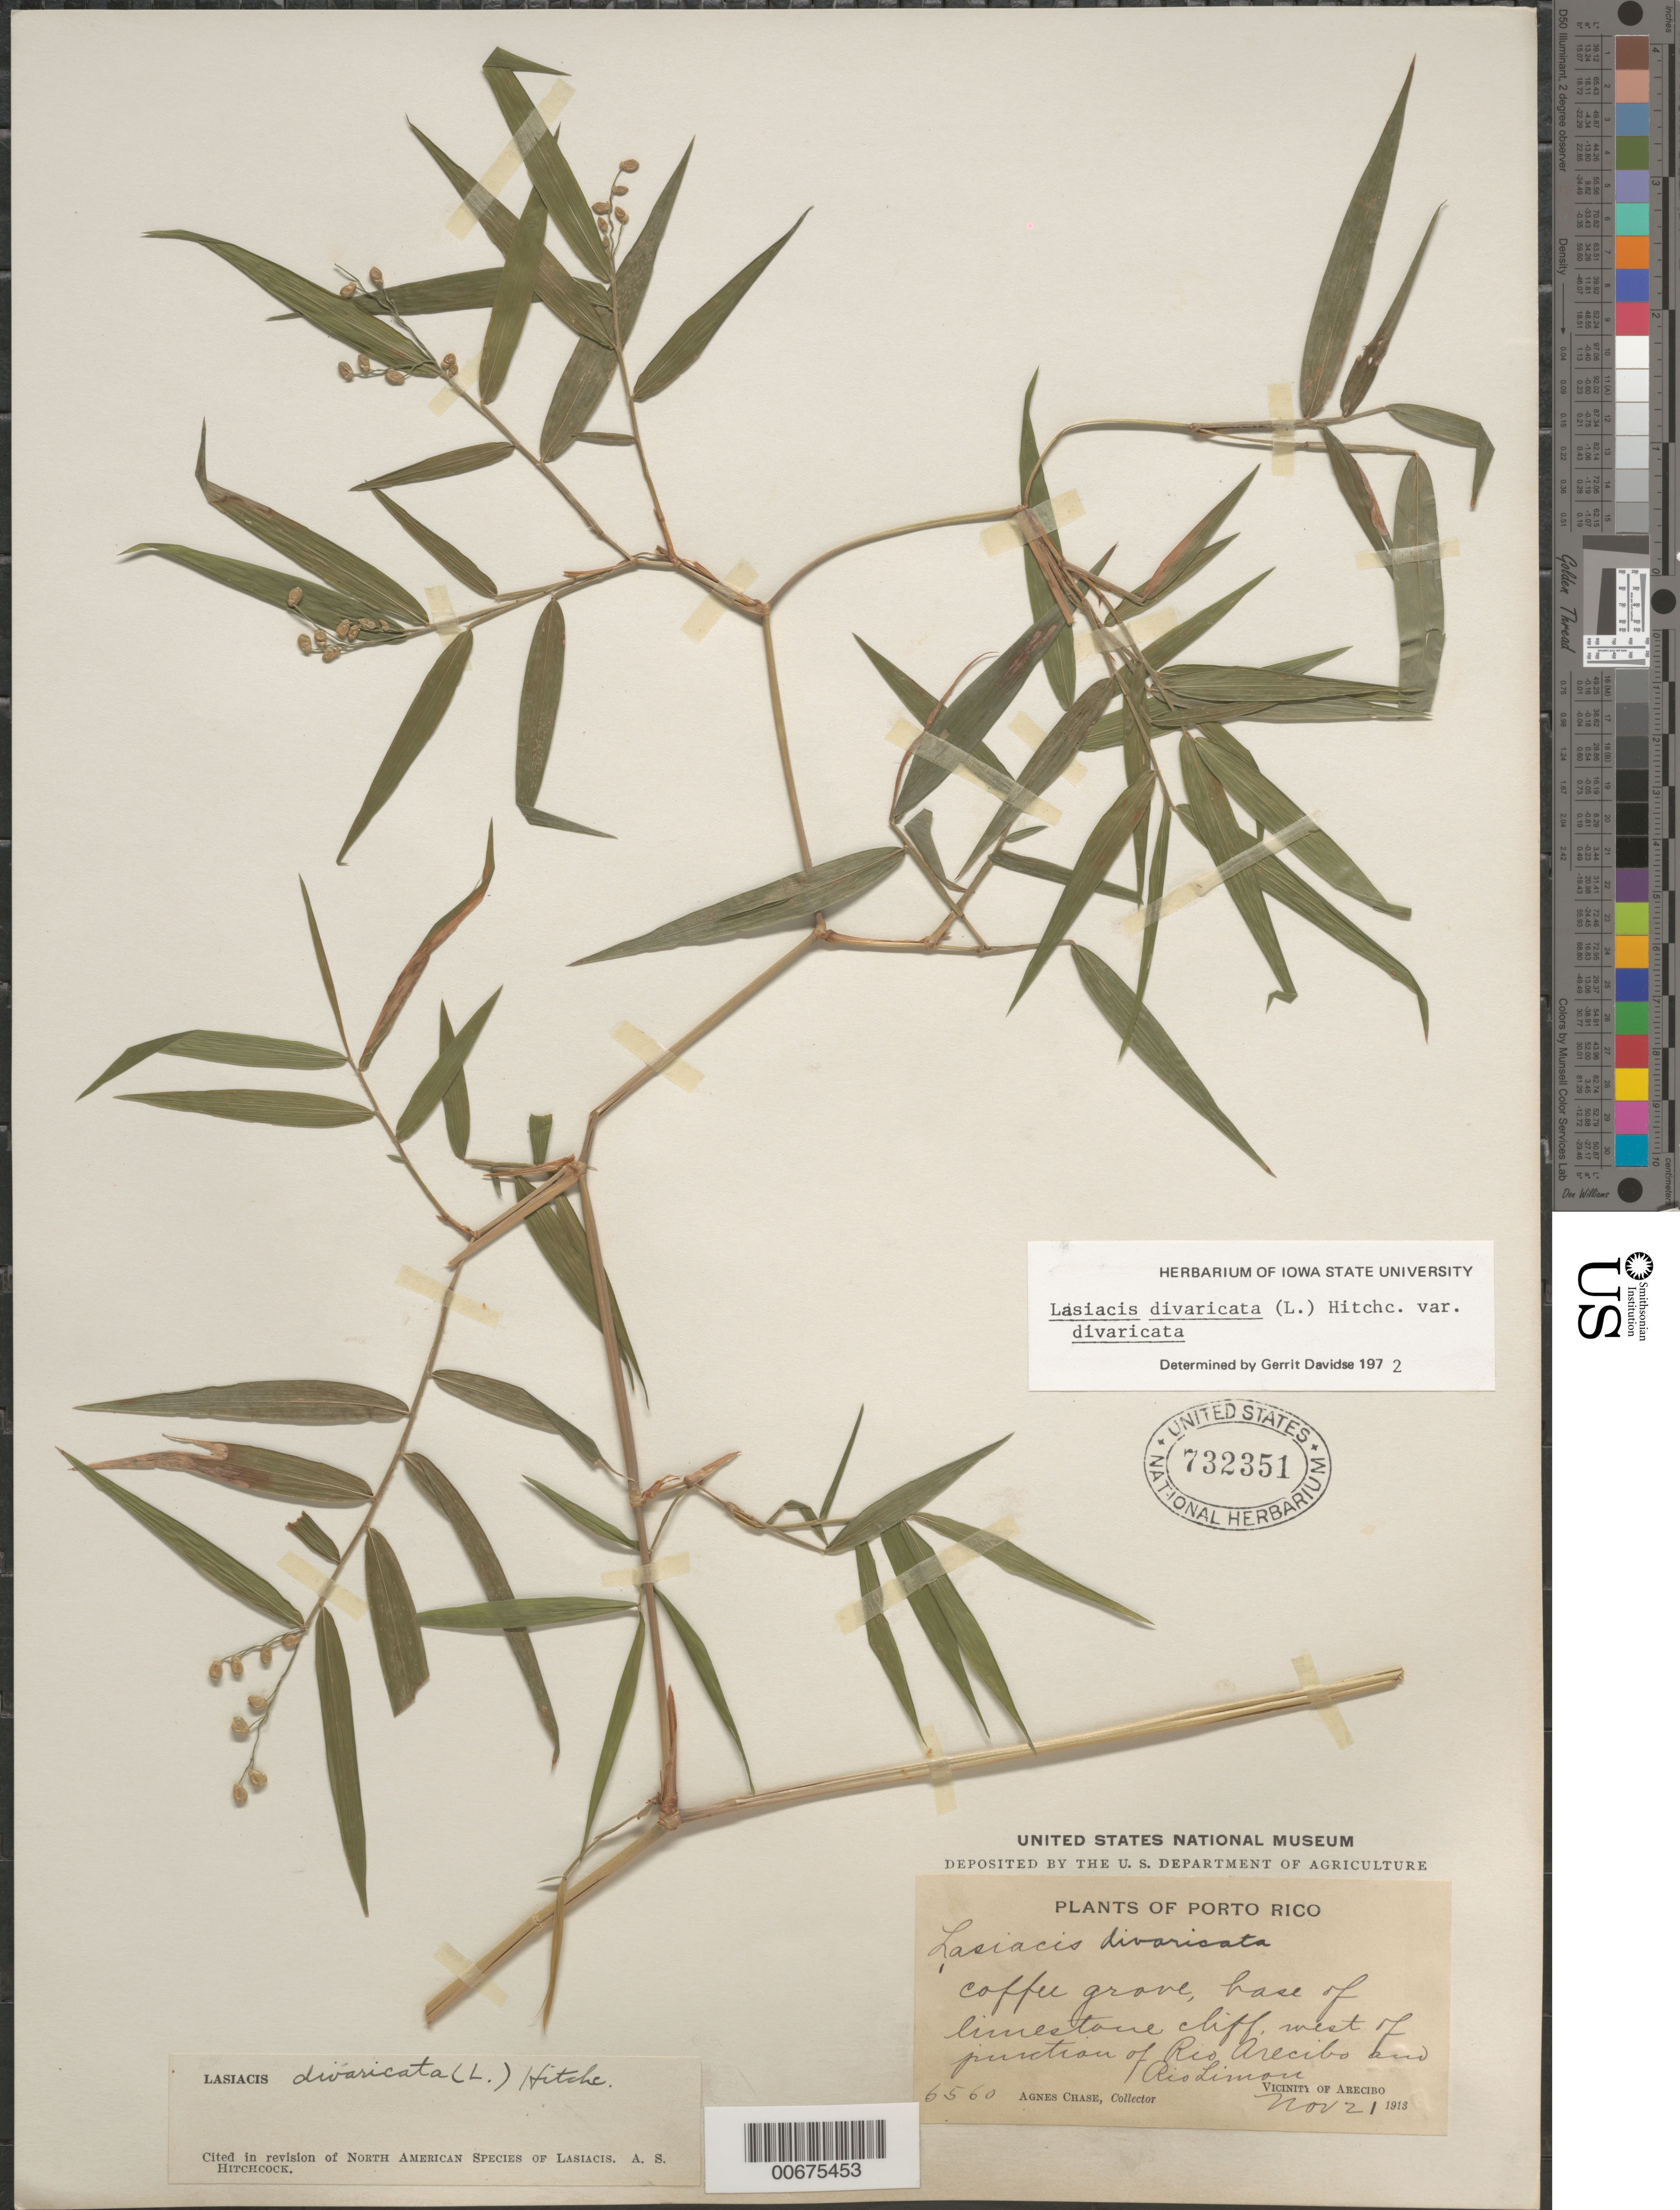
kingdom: Plantae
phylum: Tracheophyta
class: Liliopsida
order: Poales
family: Poaceae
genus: Lasiacis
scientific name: Lasiacis divaricata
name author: (L.) Hitchc.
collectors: A. Chase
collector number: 6560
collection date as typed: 21 Nov 1913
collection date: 1913-11-21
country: Puerto Rico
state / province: Arecibo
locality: W of jct. of Rio Arecibo and Rio Limon, vicinity of Arecibo. Coffee grove, base of limestone cliff.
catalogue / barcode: US 732351